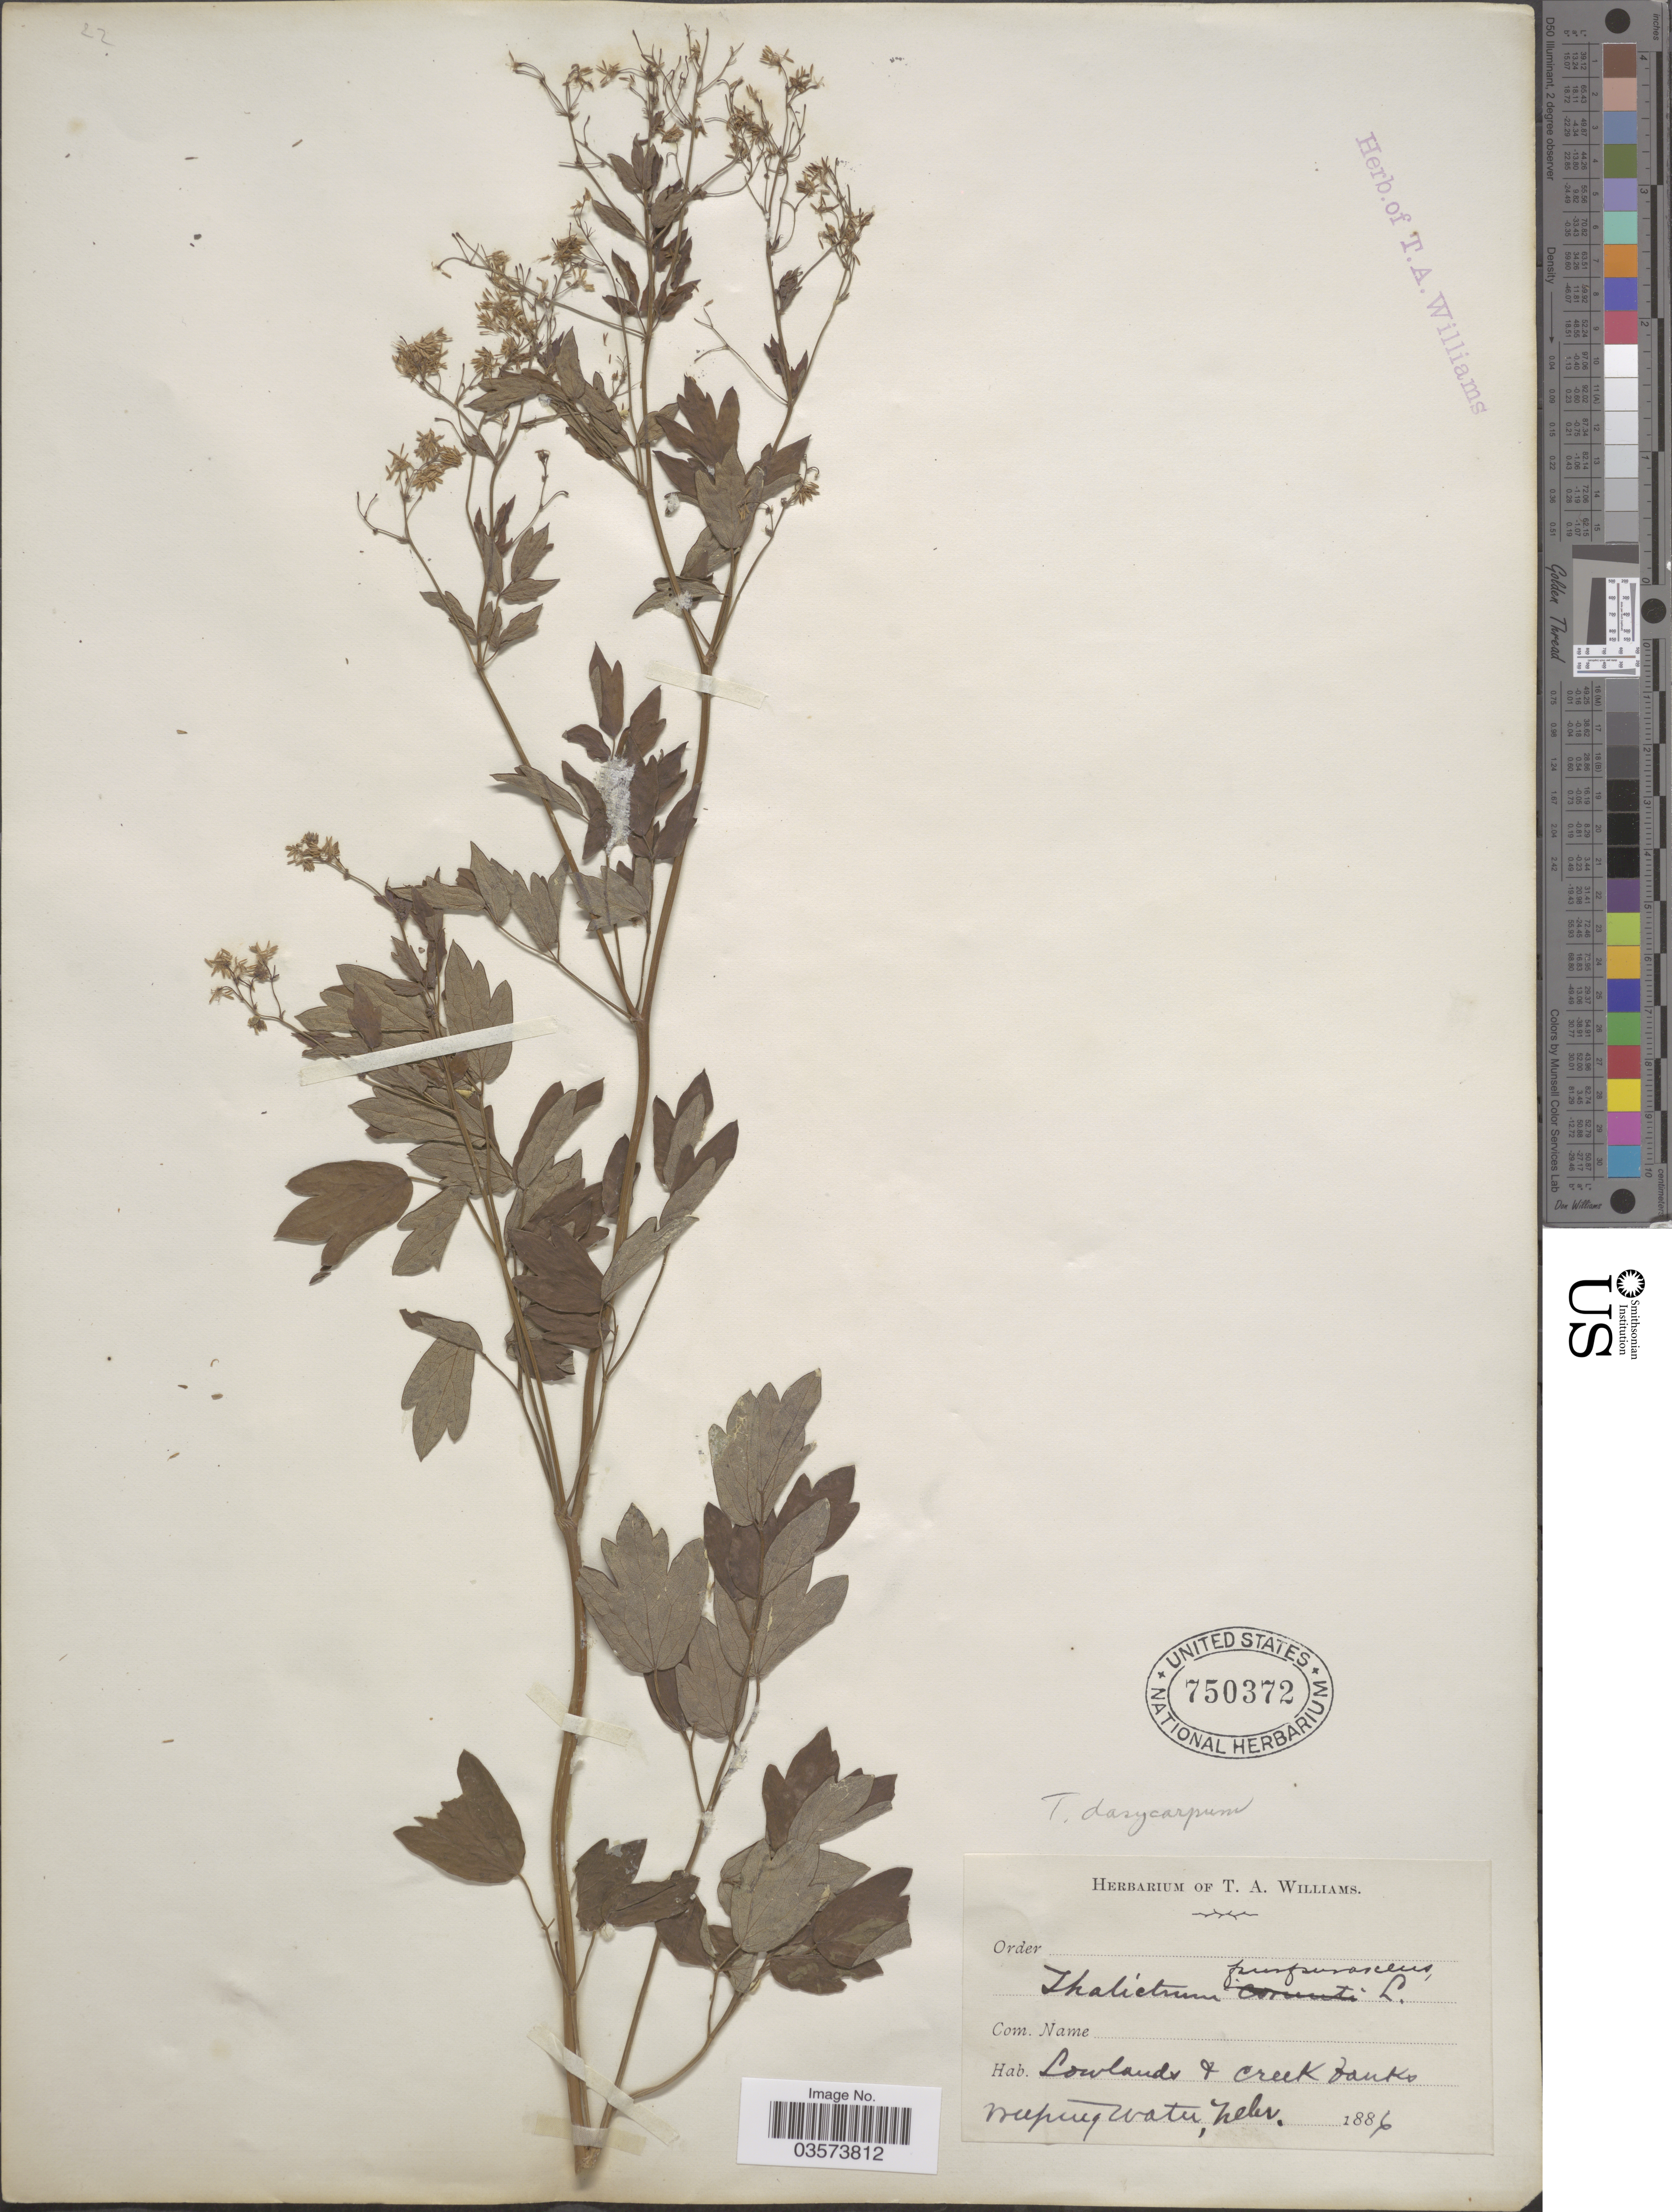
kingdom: Plantae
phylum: Tracheophyta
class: Magnoliopsida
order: Ranunculales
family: Ranunculaceae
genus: Thalictrum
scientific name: Thalictrum dasycarpum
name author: Fisch. & Avé-Lall.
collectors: ex herb. Thos. A. Williams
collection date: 1886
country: United States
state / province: Nebraska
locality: Lowlands & creek banks, Weeping Water.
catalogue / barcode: US 750372